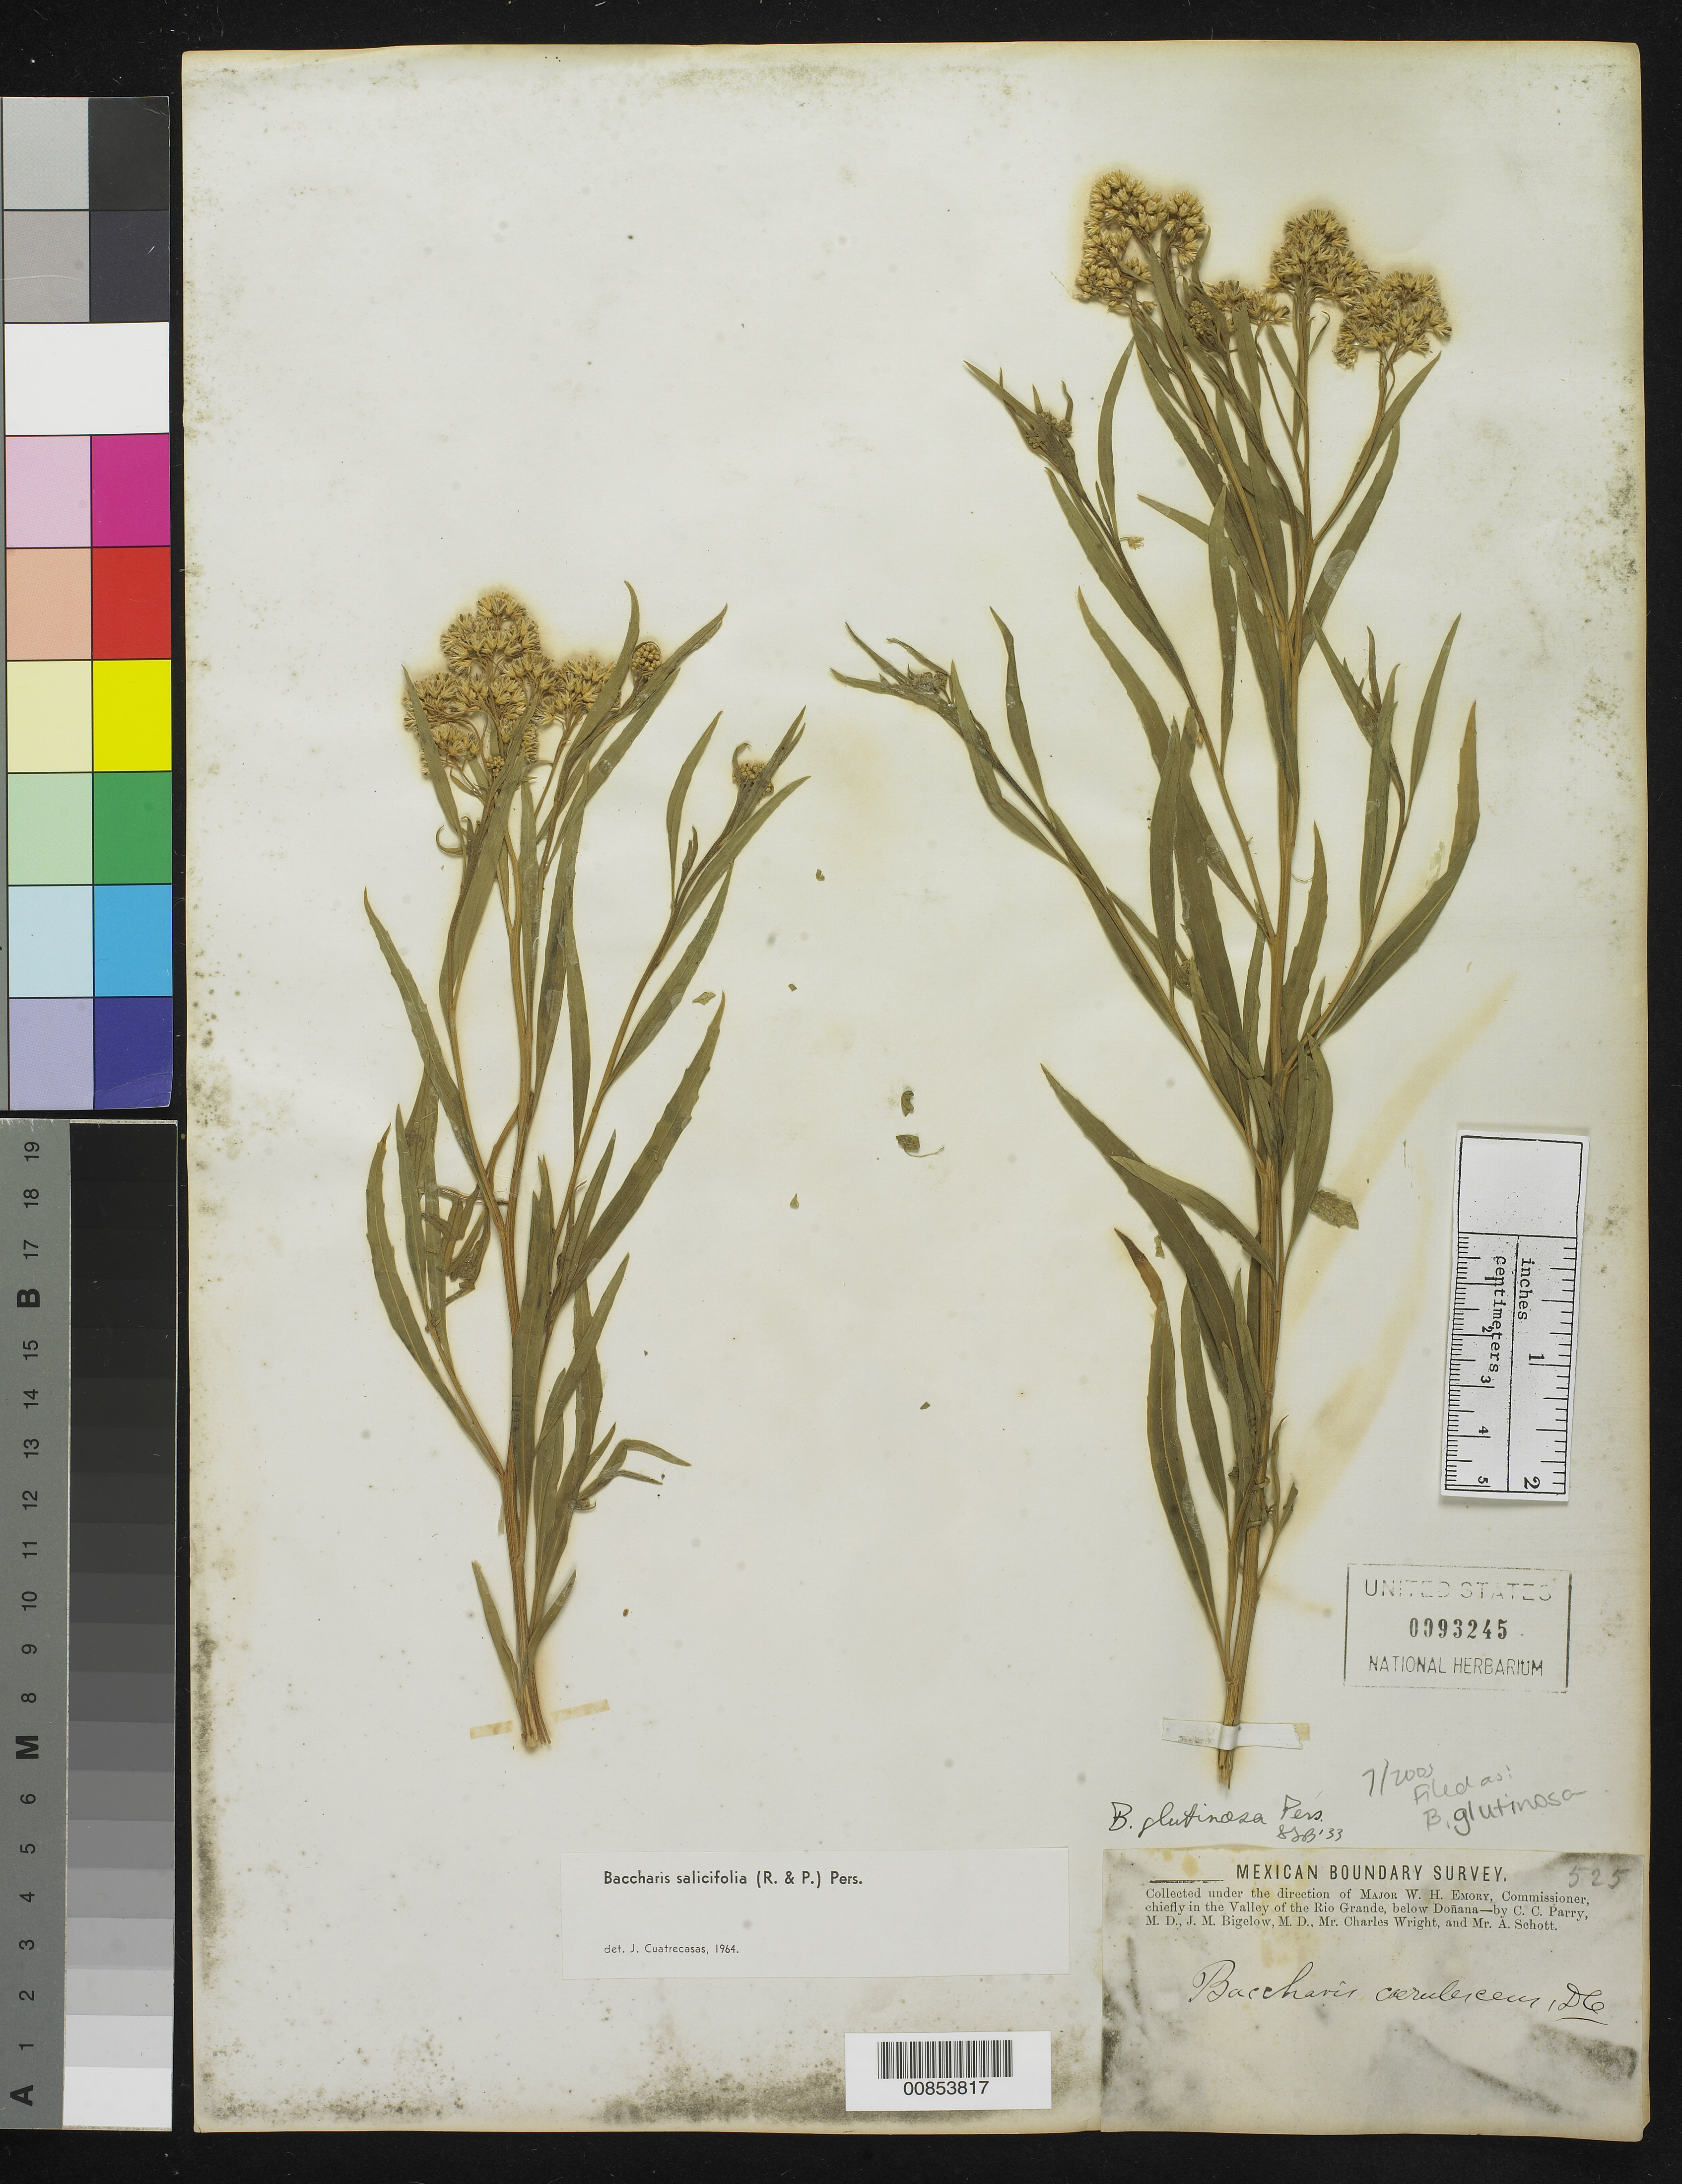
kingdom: Plantae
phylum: Tracheophyta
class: Magnoliopsida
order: Asterales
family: Asteraceae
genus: Baccharis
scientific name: Baccharis glutinosa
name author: Pers.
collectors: C. C. Parry, J. M. Bigelow, C. Wright & A. C. V. Schott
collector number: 525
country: United States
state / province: New Mexico / Texas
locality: Valley of the Rio Grande, below Doñana.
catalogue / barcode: US 93245